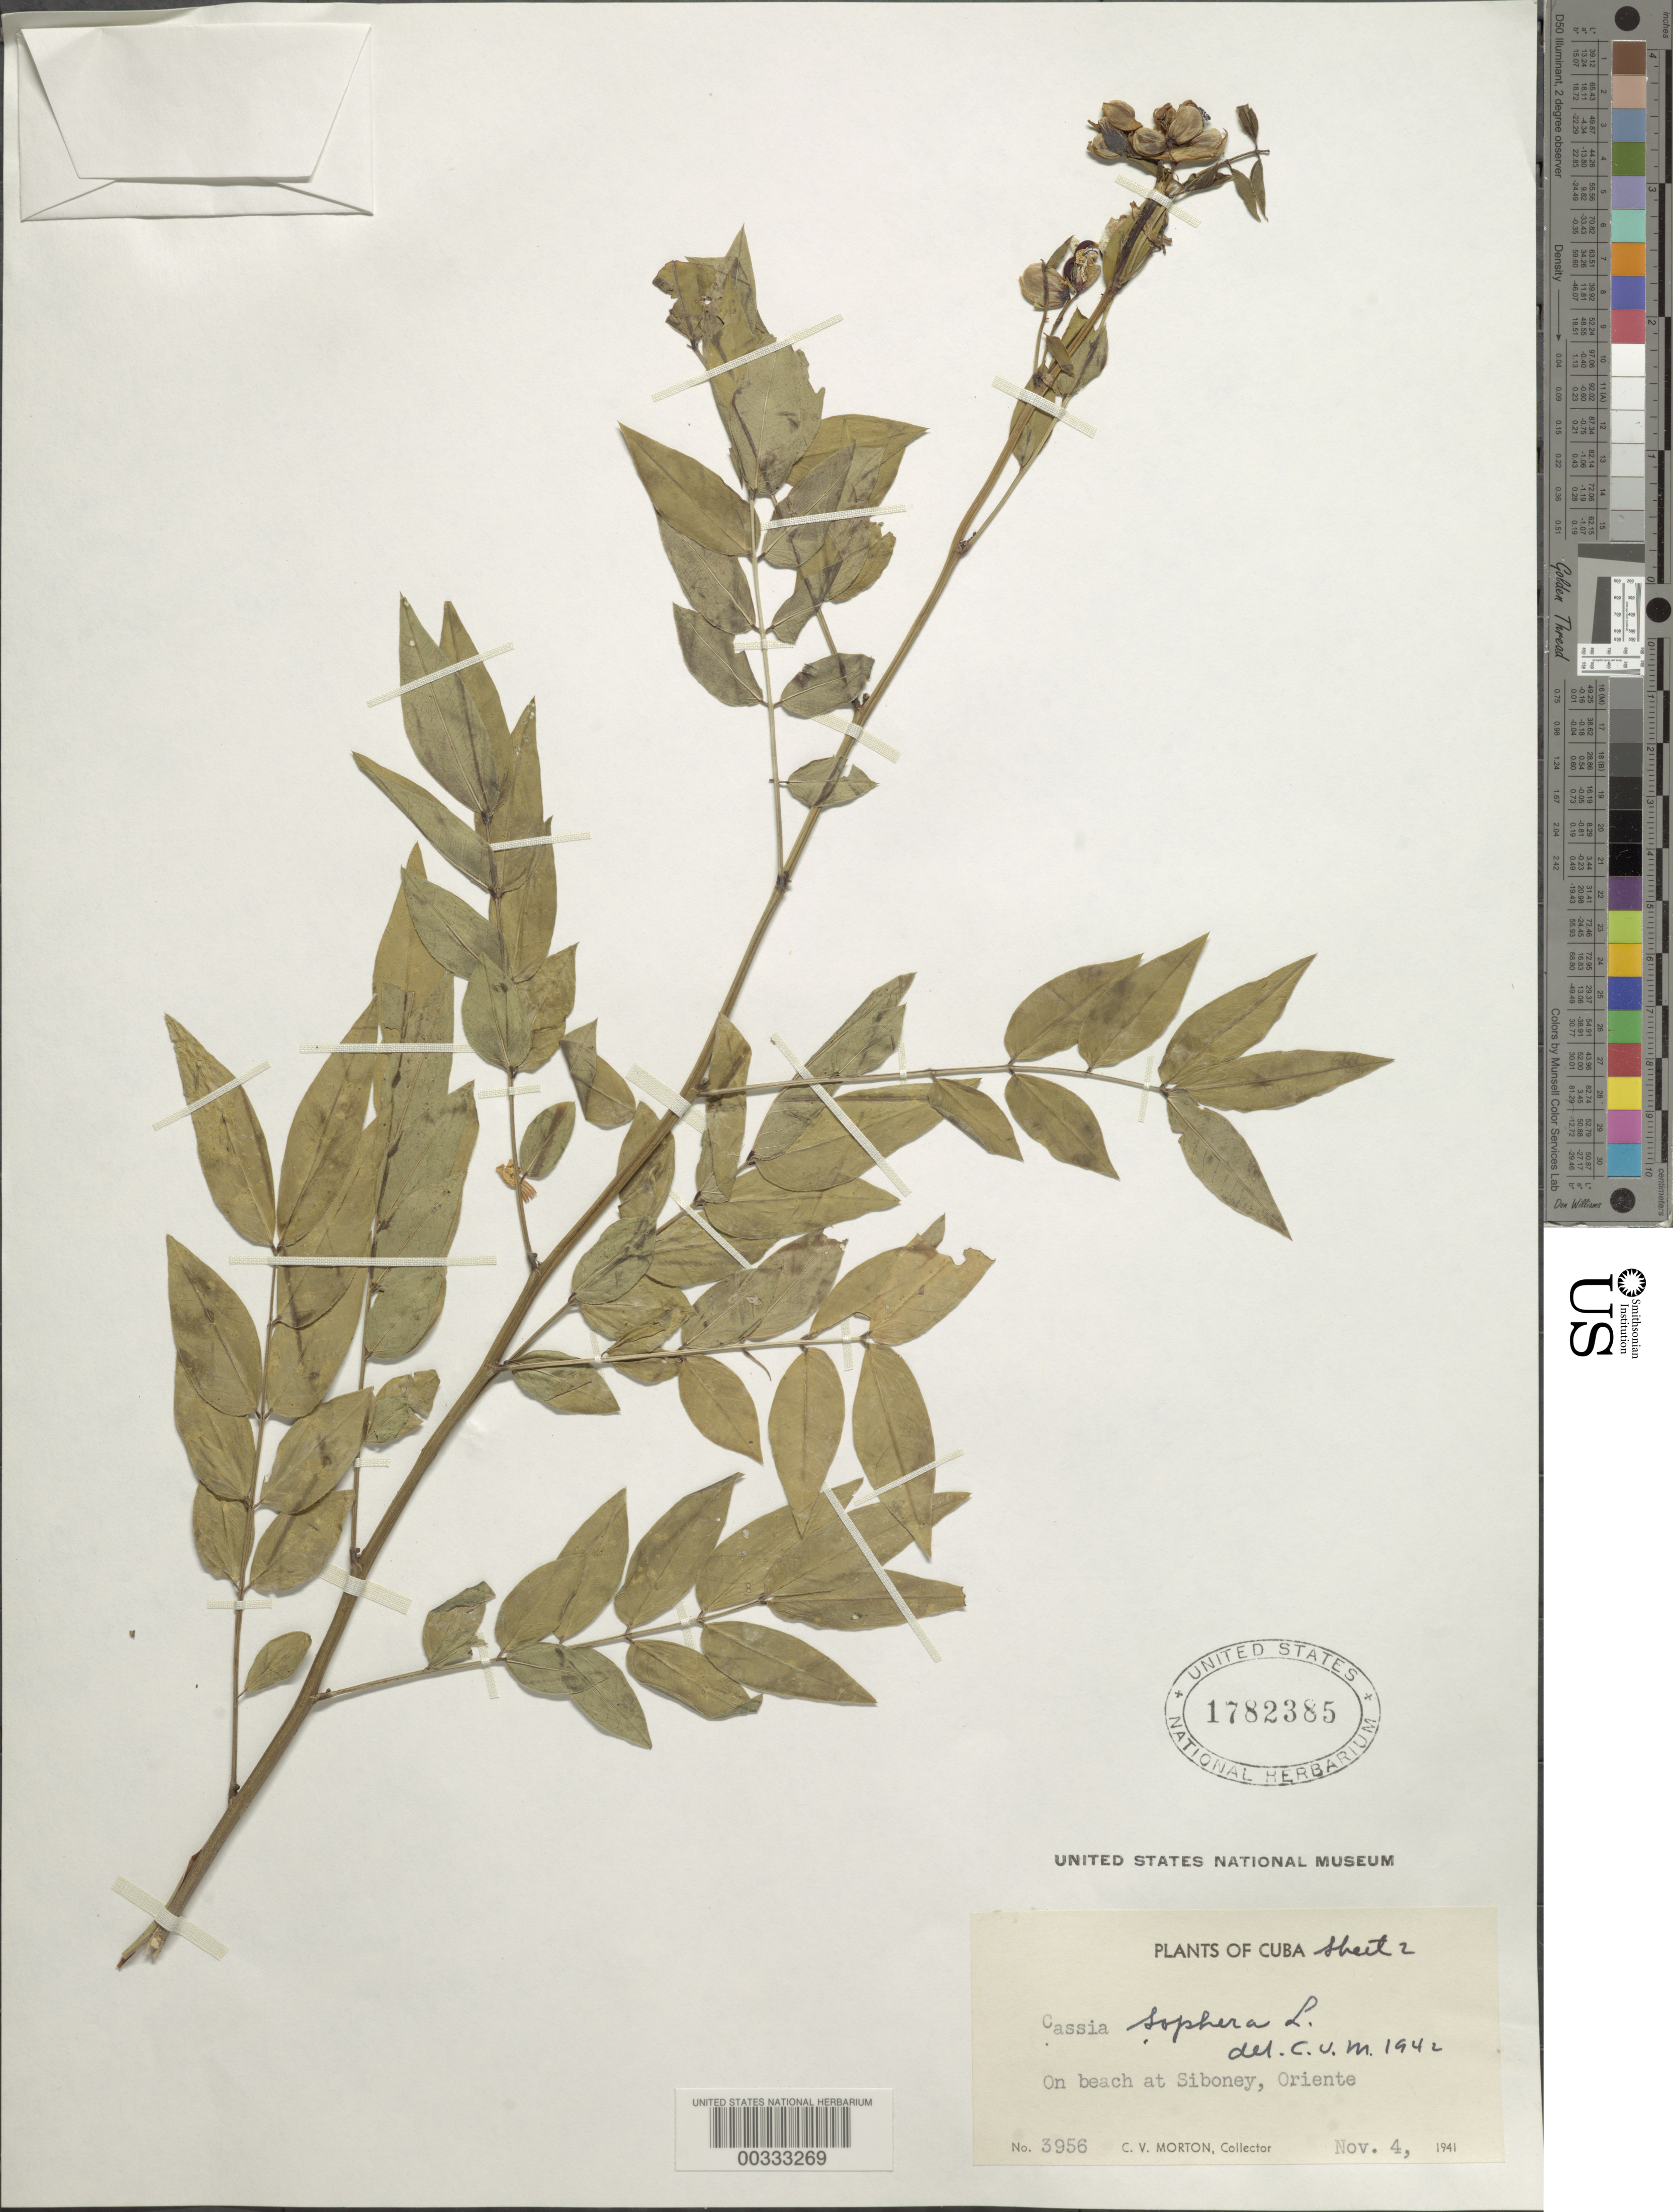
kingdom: Plantae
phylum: Tracheophyta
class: Magnoliopsida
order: Fabales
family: Fabaceae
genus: Senna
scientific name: Senna sophera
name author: (L.) Roxb.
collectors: C. V. Morton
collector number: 3956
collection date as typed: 04 Nov 1941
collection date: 1941-11-04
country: Cuba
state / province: Oriente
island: Greater Antilles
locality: At Siboney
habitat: On beach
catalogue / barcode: US 1782385